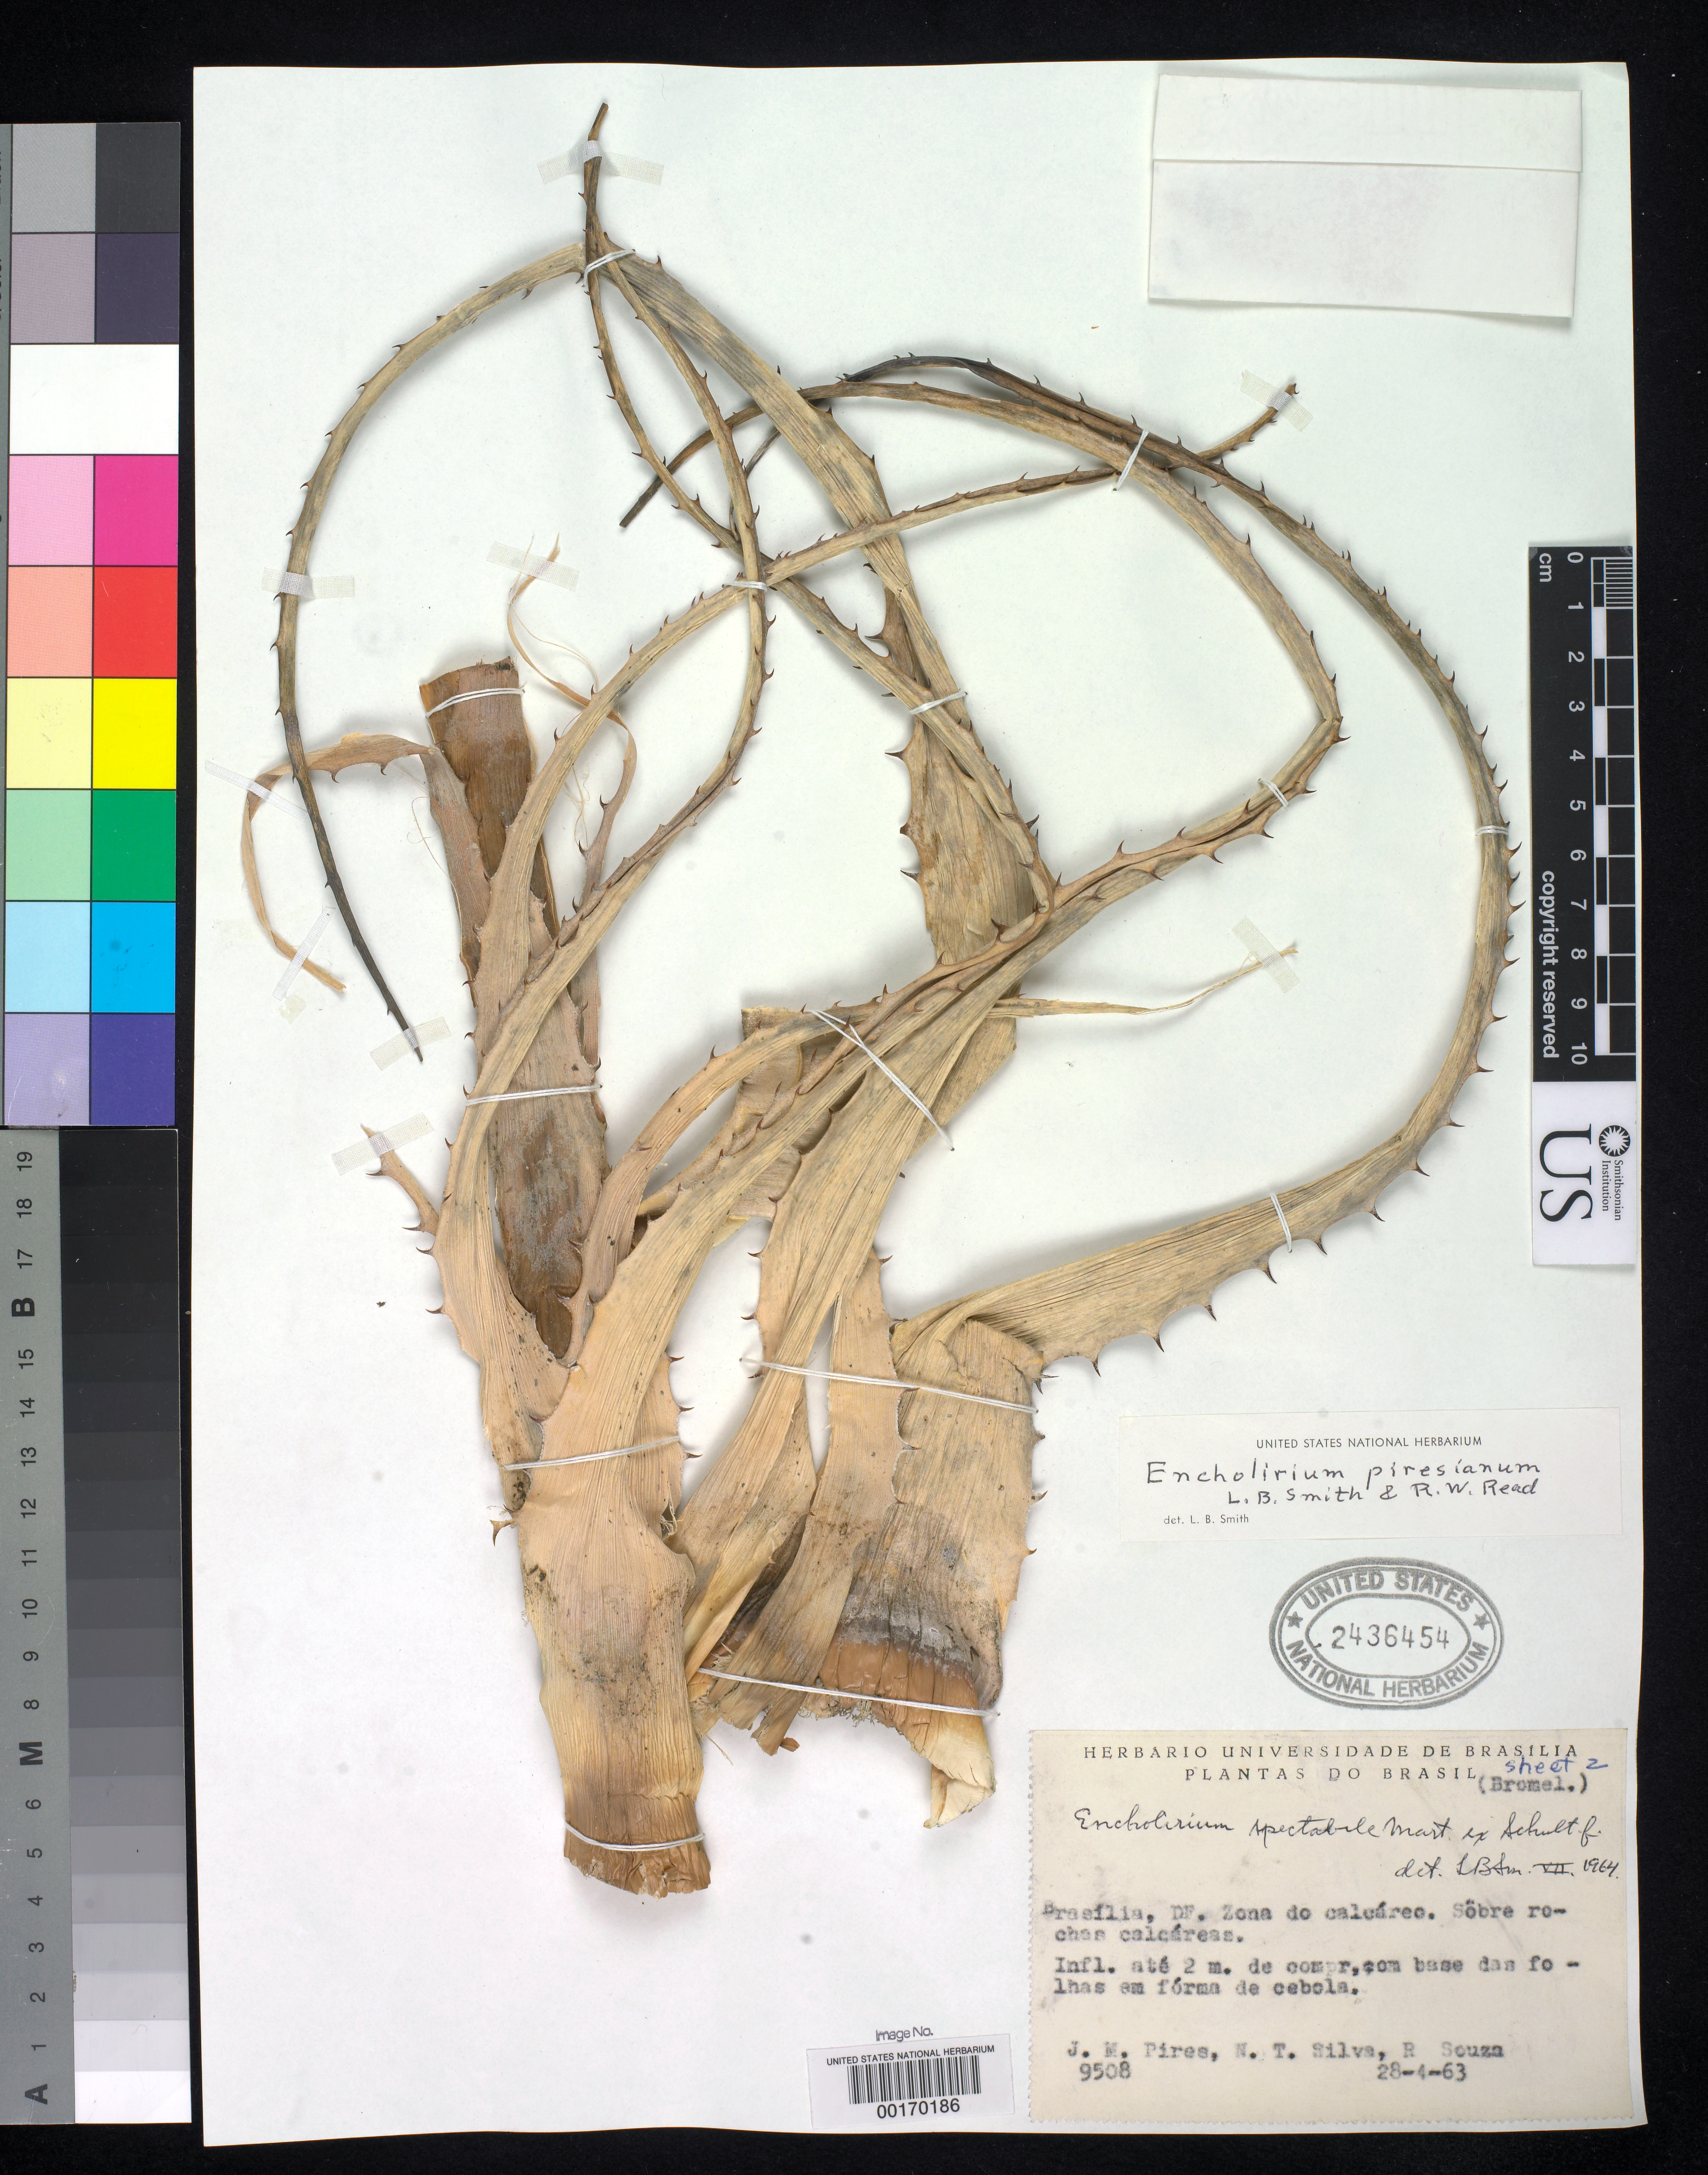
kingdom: Plantae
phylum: Tracheophyta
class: Liliopsida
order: Poales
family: Bromeliaceae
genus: Encholirium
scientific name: Encholirium piresianum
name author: L.B. Sm. & Read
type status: Holotype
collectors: J. M. Pires, N. T. Silva & R. Souza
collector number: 9508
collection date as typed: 28 Apr 1963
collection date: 1963-04-28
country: Brazil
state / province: Distrito Federal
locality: Zona do calcareo, sobres rochas calcareas. [Zone of calcareous rock, on calcareous rocks.]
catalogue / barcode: US 2436454